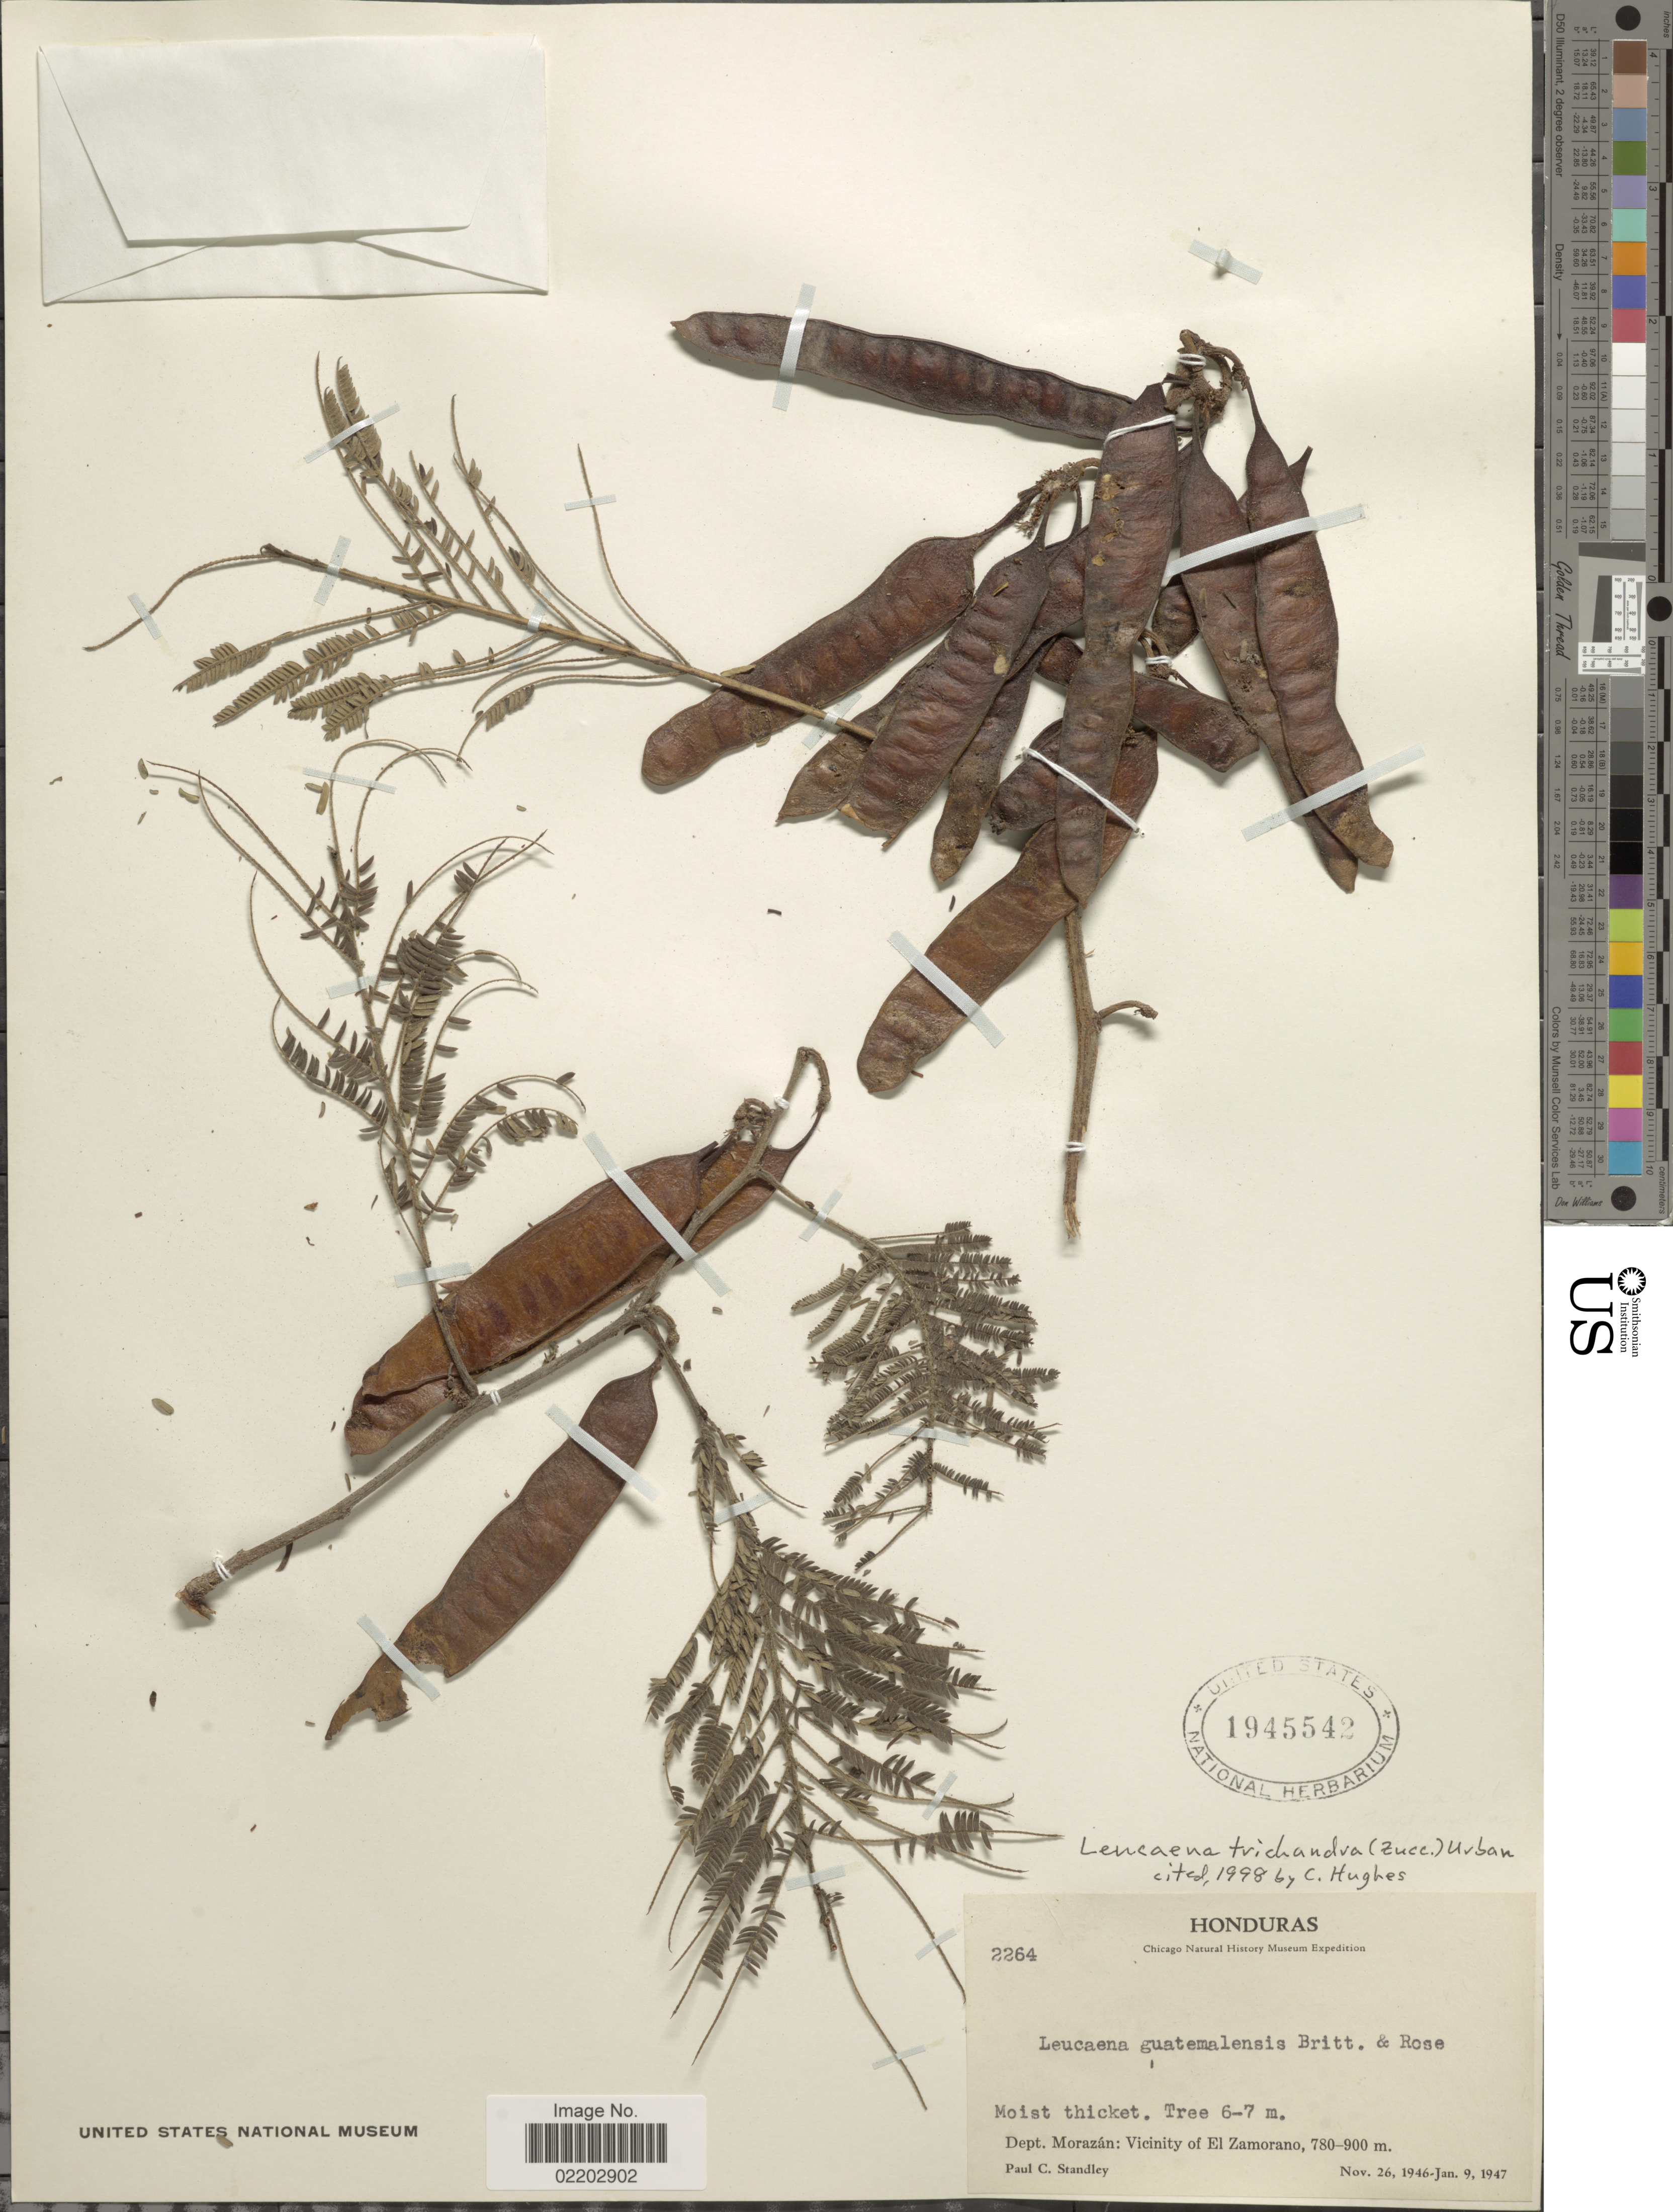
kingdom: Plantae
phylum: Tracheophyta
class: Magnoliopsida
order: Fabales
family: Fabaceae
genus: Leucaena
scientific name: Leucaena trichandra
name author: (Zucc.) Urb.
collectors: P. C. Standley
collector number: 2264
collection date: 1946-11-26/1947-01-09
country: Honduras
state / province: Fco. Morazán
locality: Moist thicket, Dept. Morazán: Vicinity of El Zamorano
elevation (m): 780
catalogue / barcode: US 1945542